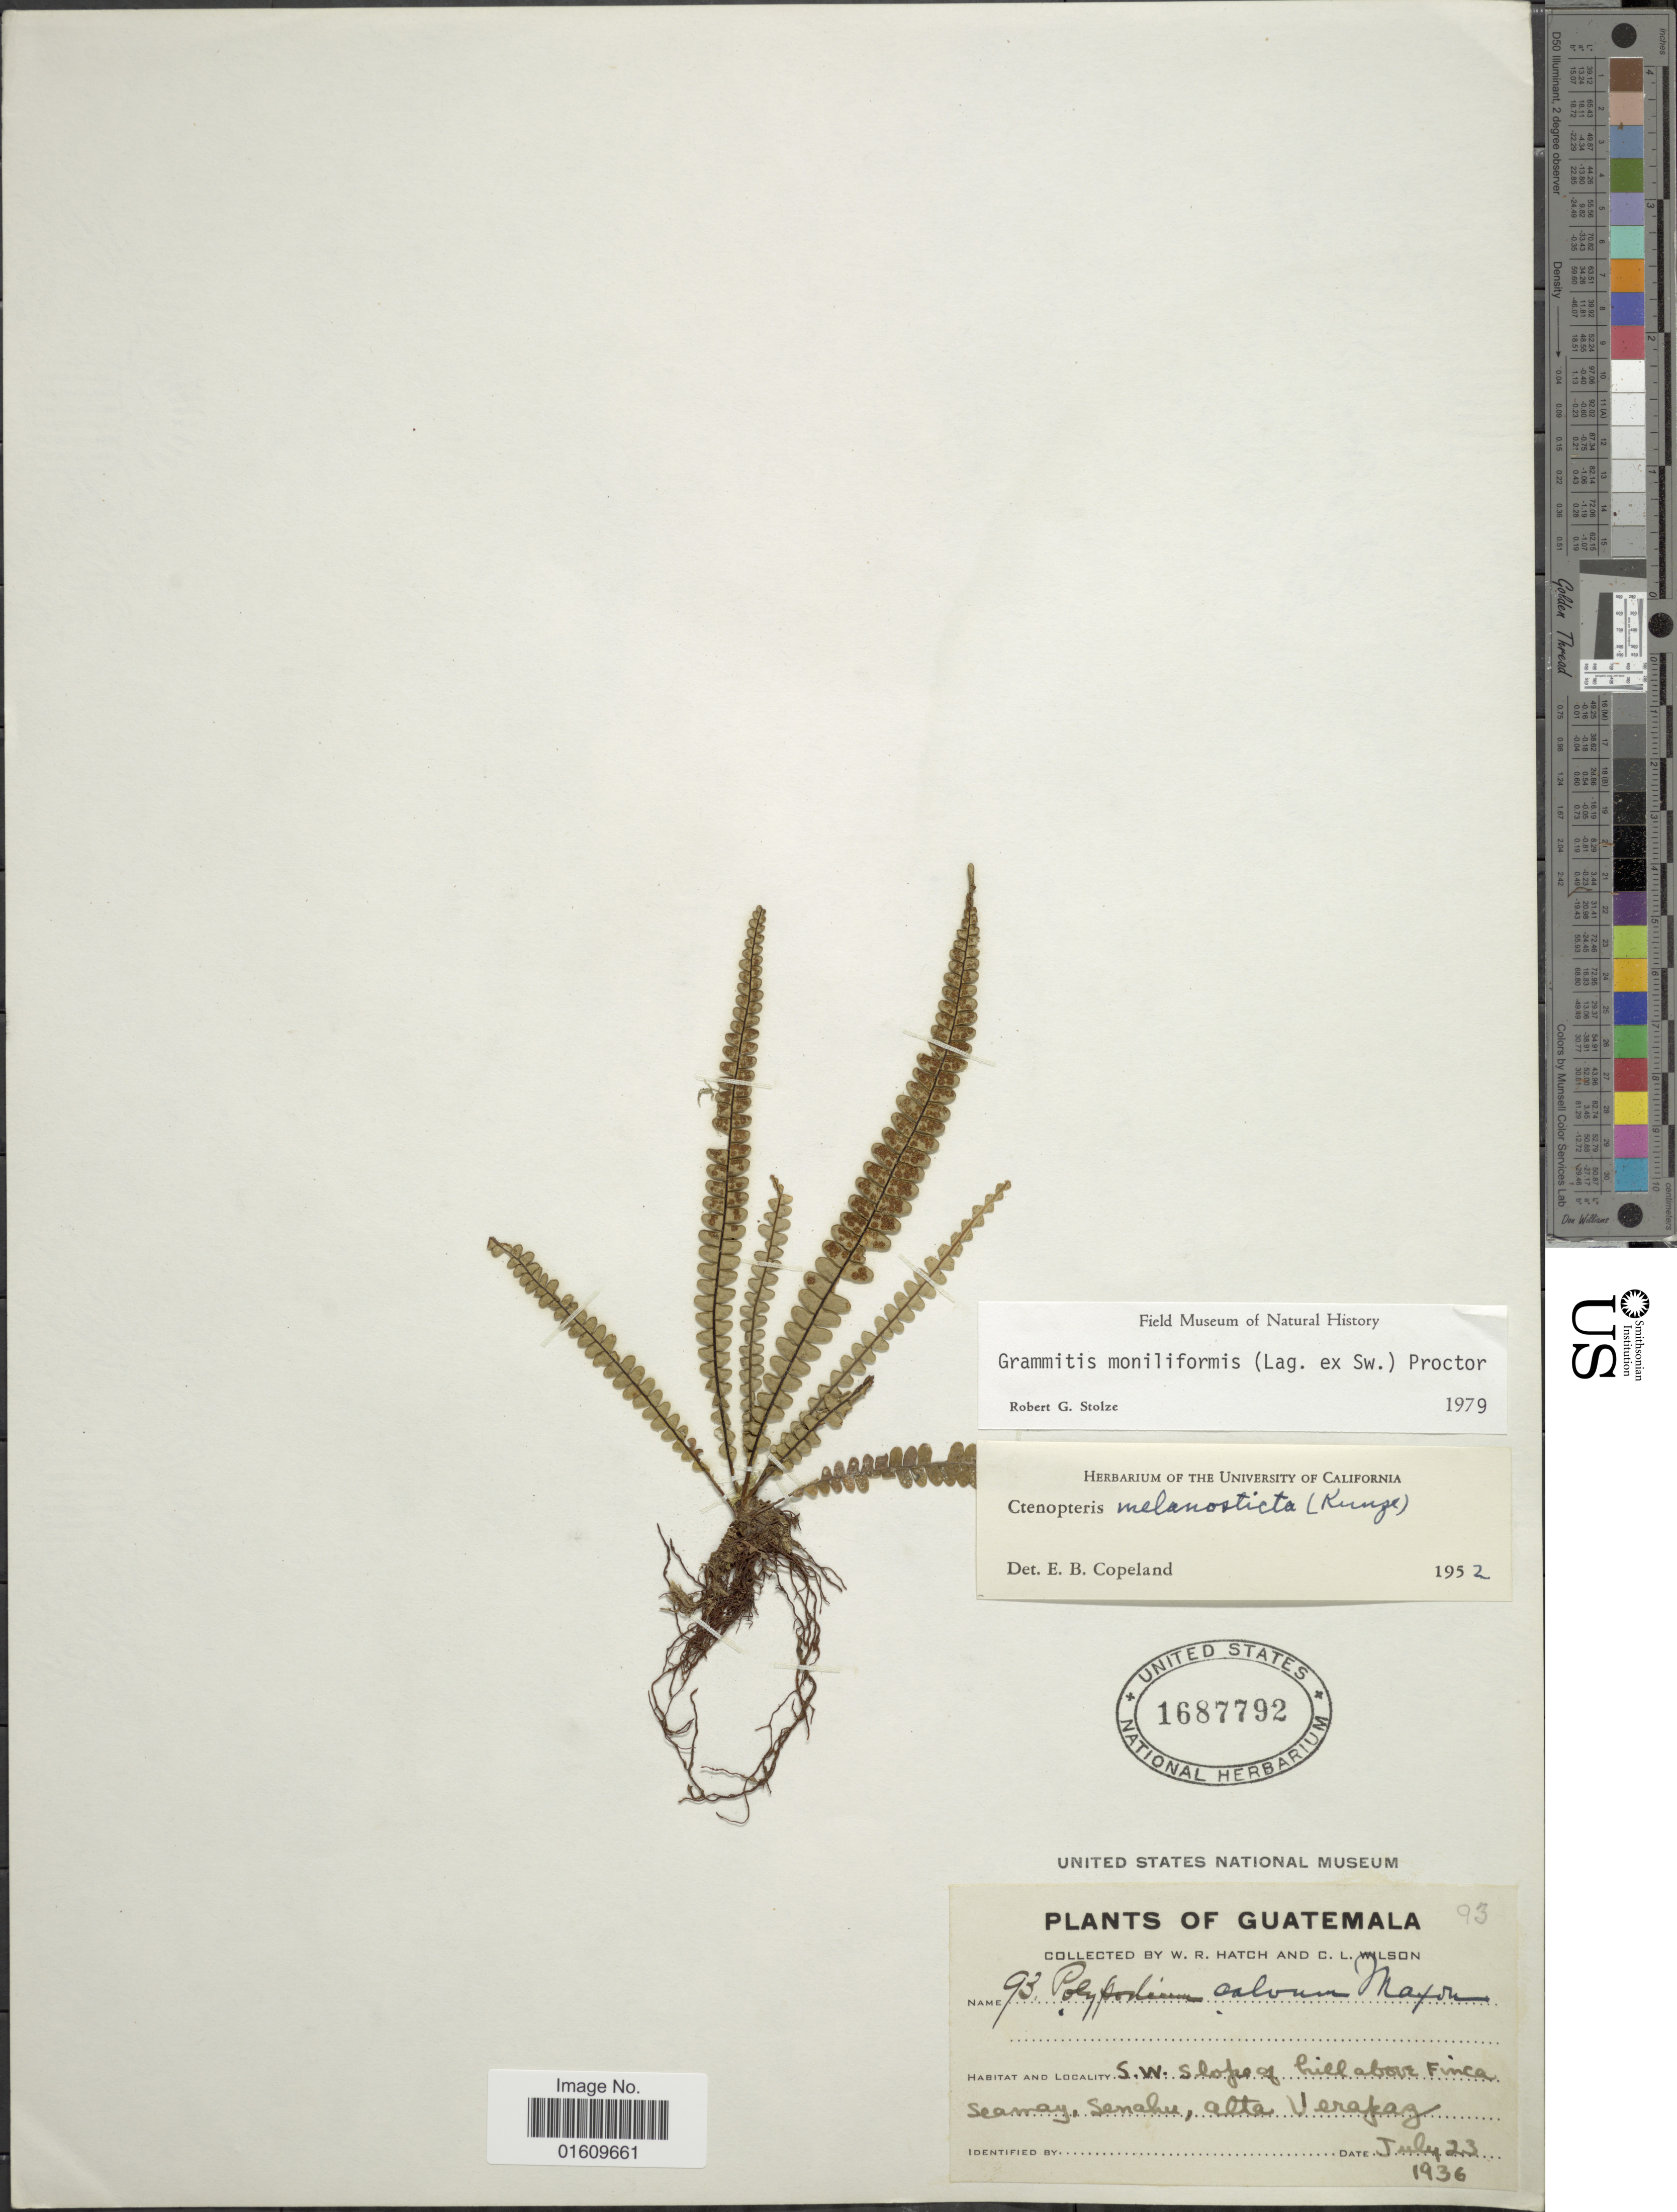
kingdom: Plantae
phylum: Tracheophyta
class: Polypodiopsida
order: Polypodiales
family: Polypodiaceae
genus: Melpomene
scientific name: Melpomene moniliformis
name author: (Lag. ex Sw.) A.R. Sm. & R.C. Moran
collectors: W. Hatch & C. L. Wilson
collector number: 93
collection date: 1936-07-23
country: Guatemala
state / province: Alta Verapaz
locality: S.W. slope of Hill above Finca Seaway, Senahu, AltaVerapaz.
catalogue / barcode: US 1687792